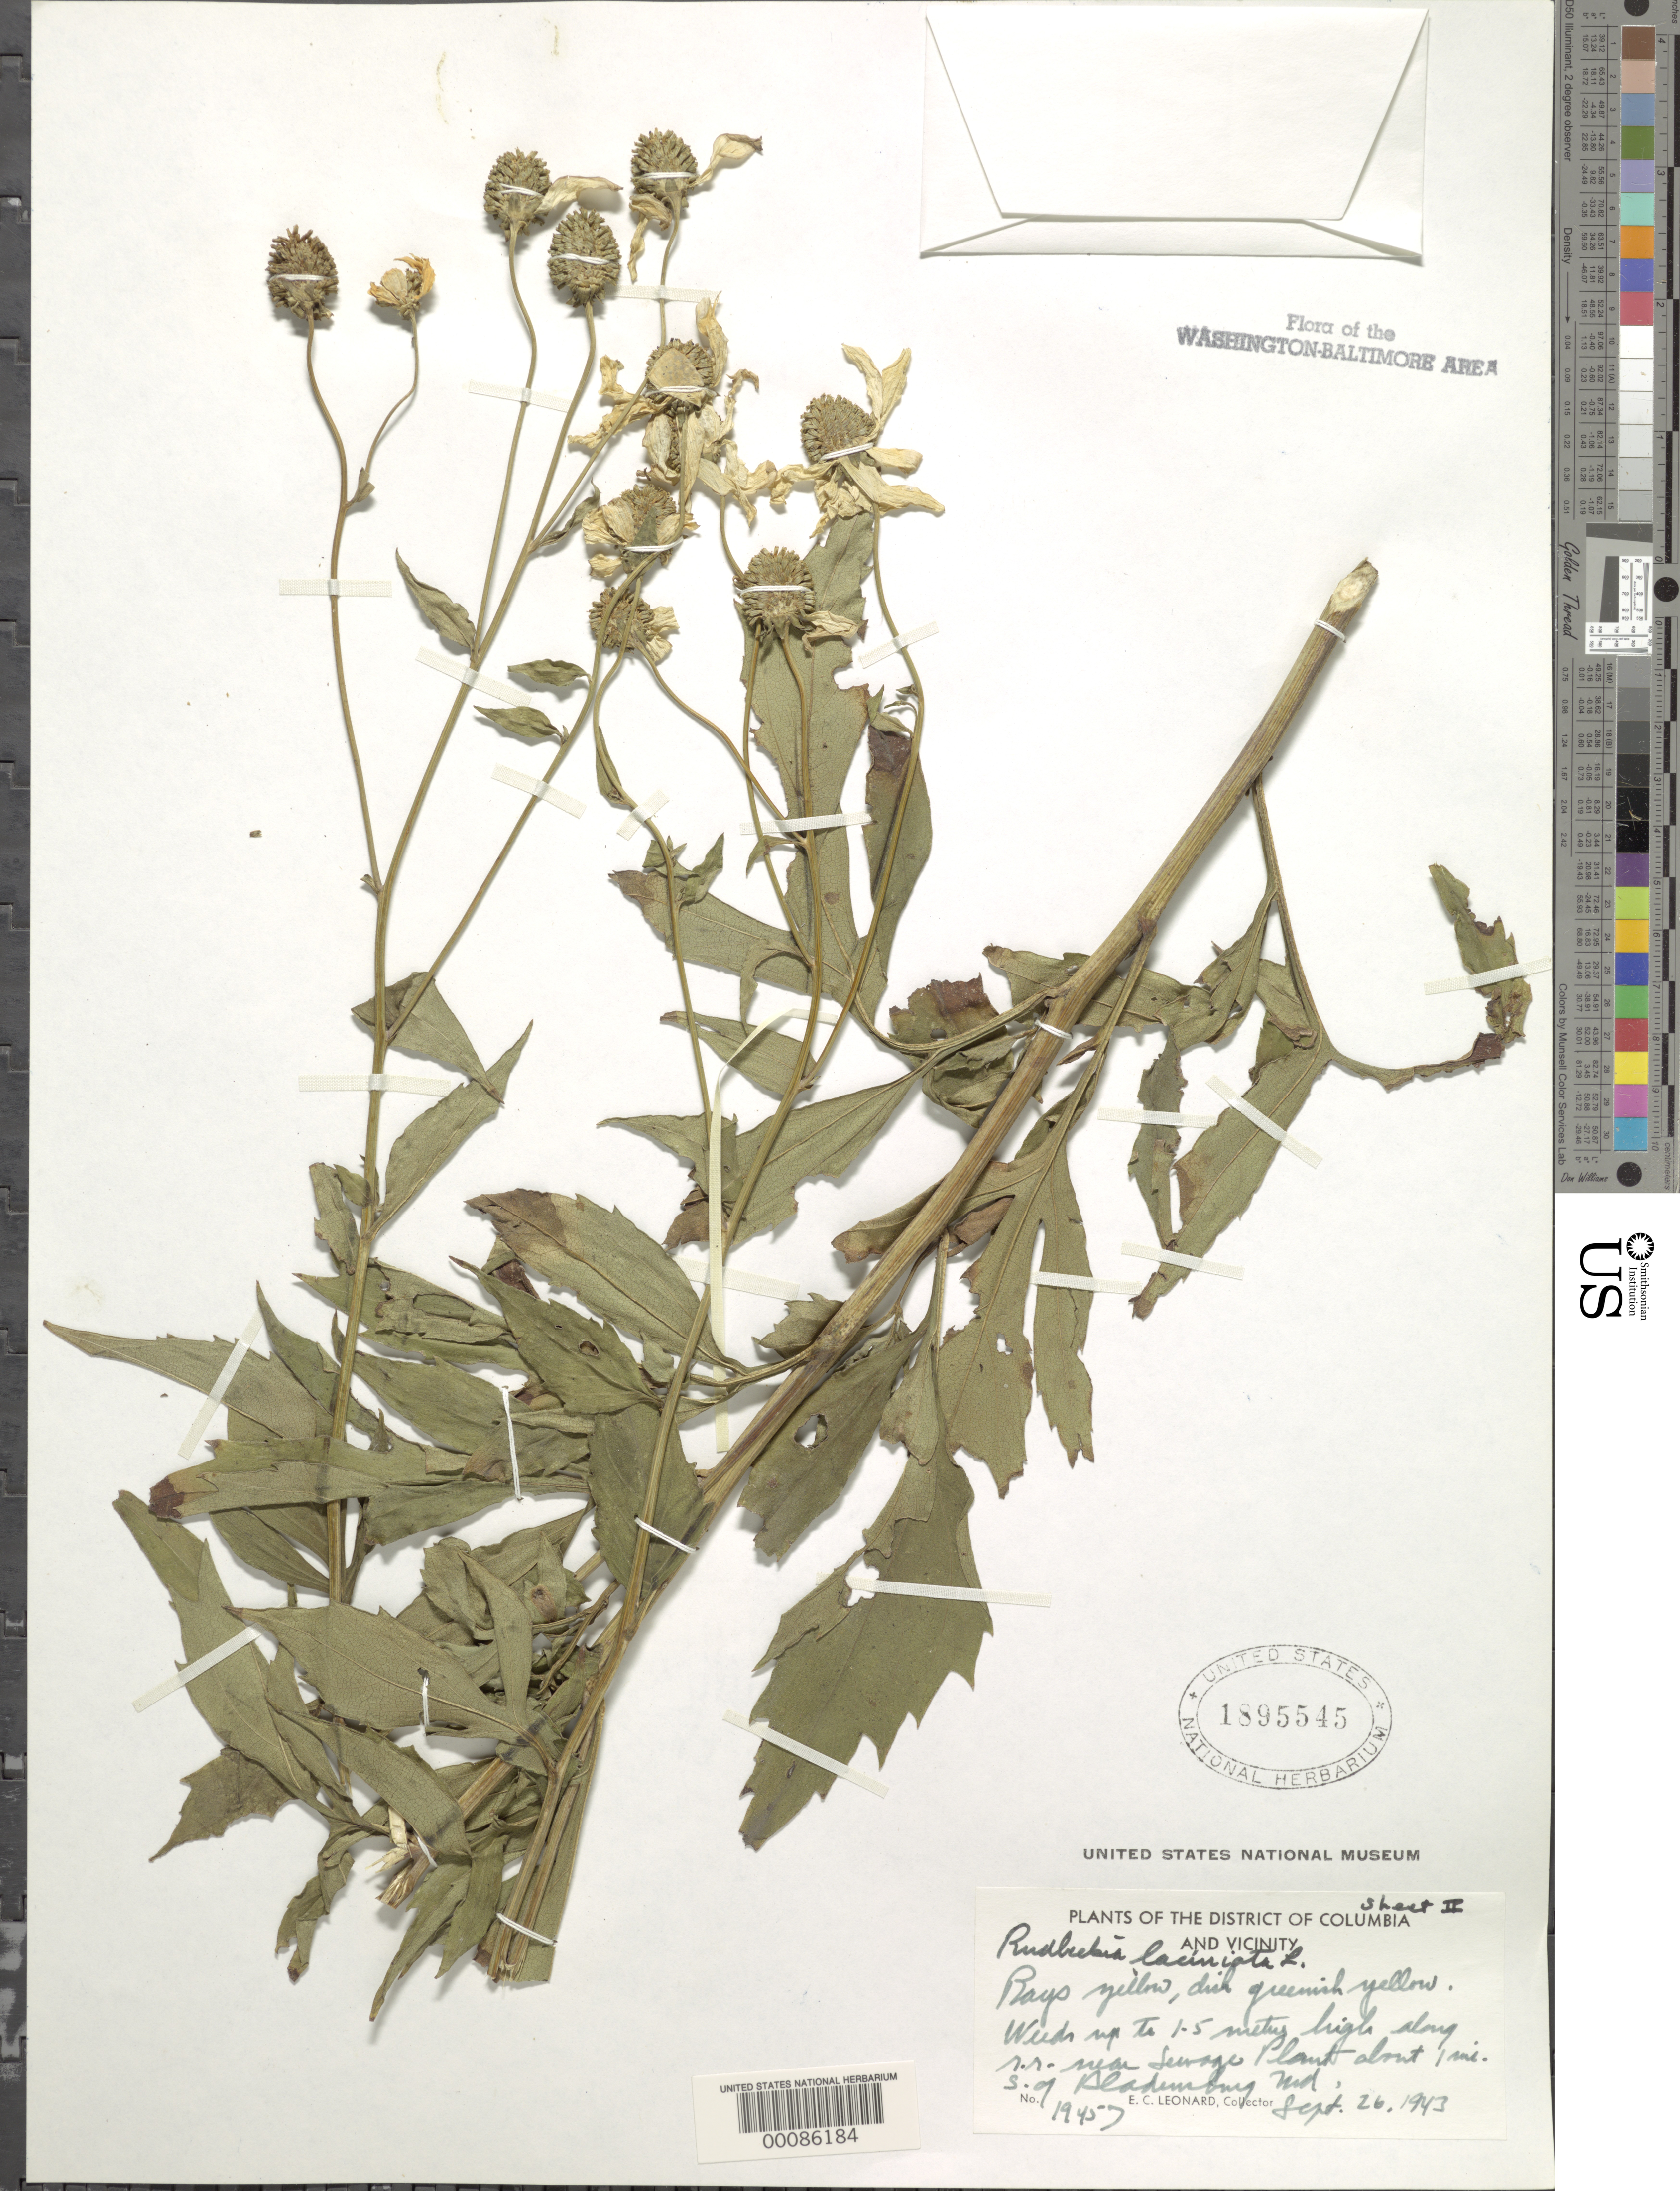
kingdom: Plantae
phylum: Tracheophyta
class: Magnoliopsida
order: Asterales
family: Asteraceae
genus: Rudbeckia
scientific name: Rudbeckia laciniata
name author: L.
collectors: E. C. Leonard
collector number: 19457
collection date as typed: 26 Sep 1943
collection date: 1943-09-26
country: United States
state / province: Maryland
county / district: Prince George's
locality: Near Sewage Plant south of Bladensburg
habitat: Railroad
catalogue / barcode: US 1895545